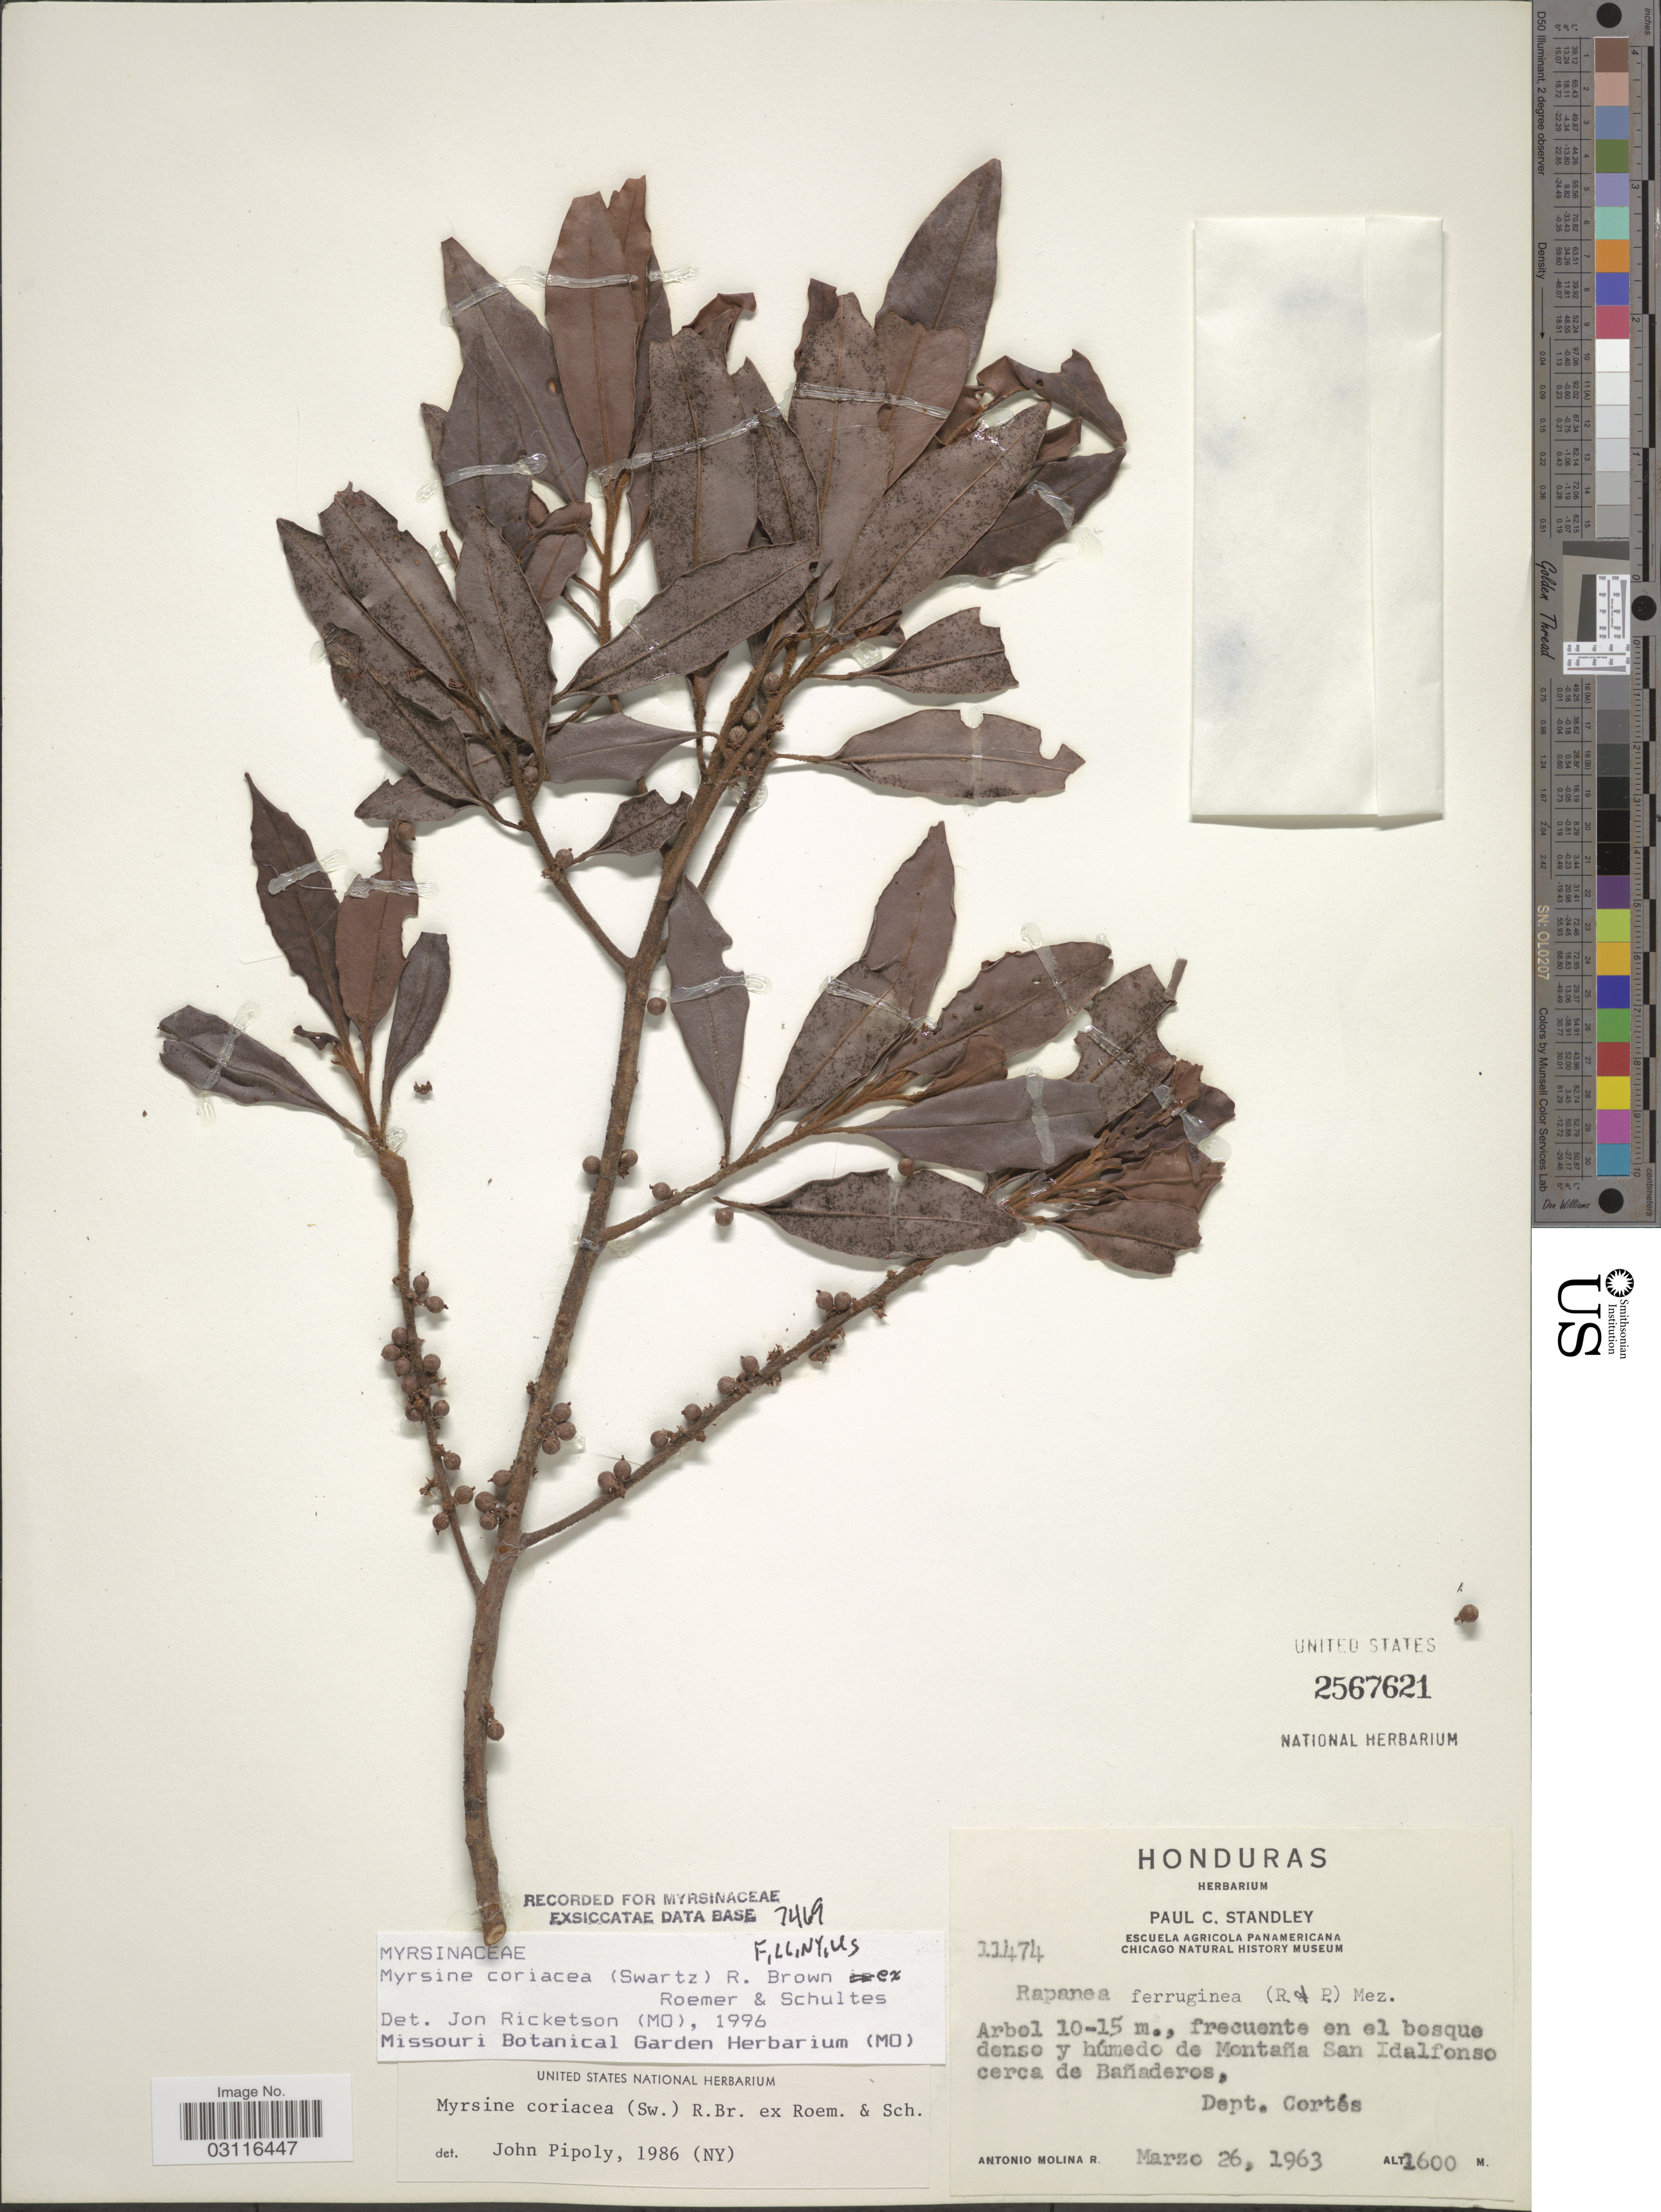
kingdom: Plantae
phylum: Tracheophyta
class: Magnoliopsida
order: Ericales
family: Primulaceae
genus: Myrsine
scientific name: Myrsine coriacea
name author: (Sw.) R. Br. ex Roem. & Schult.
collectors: A. Molina R.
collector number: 11474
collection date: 1963-03-26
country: Honduras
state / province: Cortés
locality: Montaña San Idalfonso cerca de Bañaderos, Dept. Cortés.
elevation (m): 1600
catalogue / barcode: US 2567621